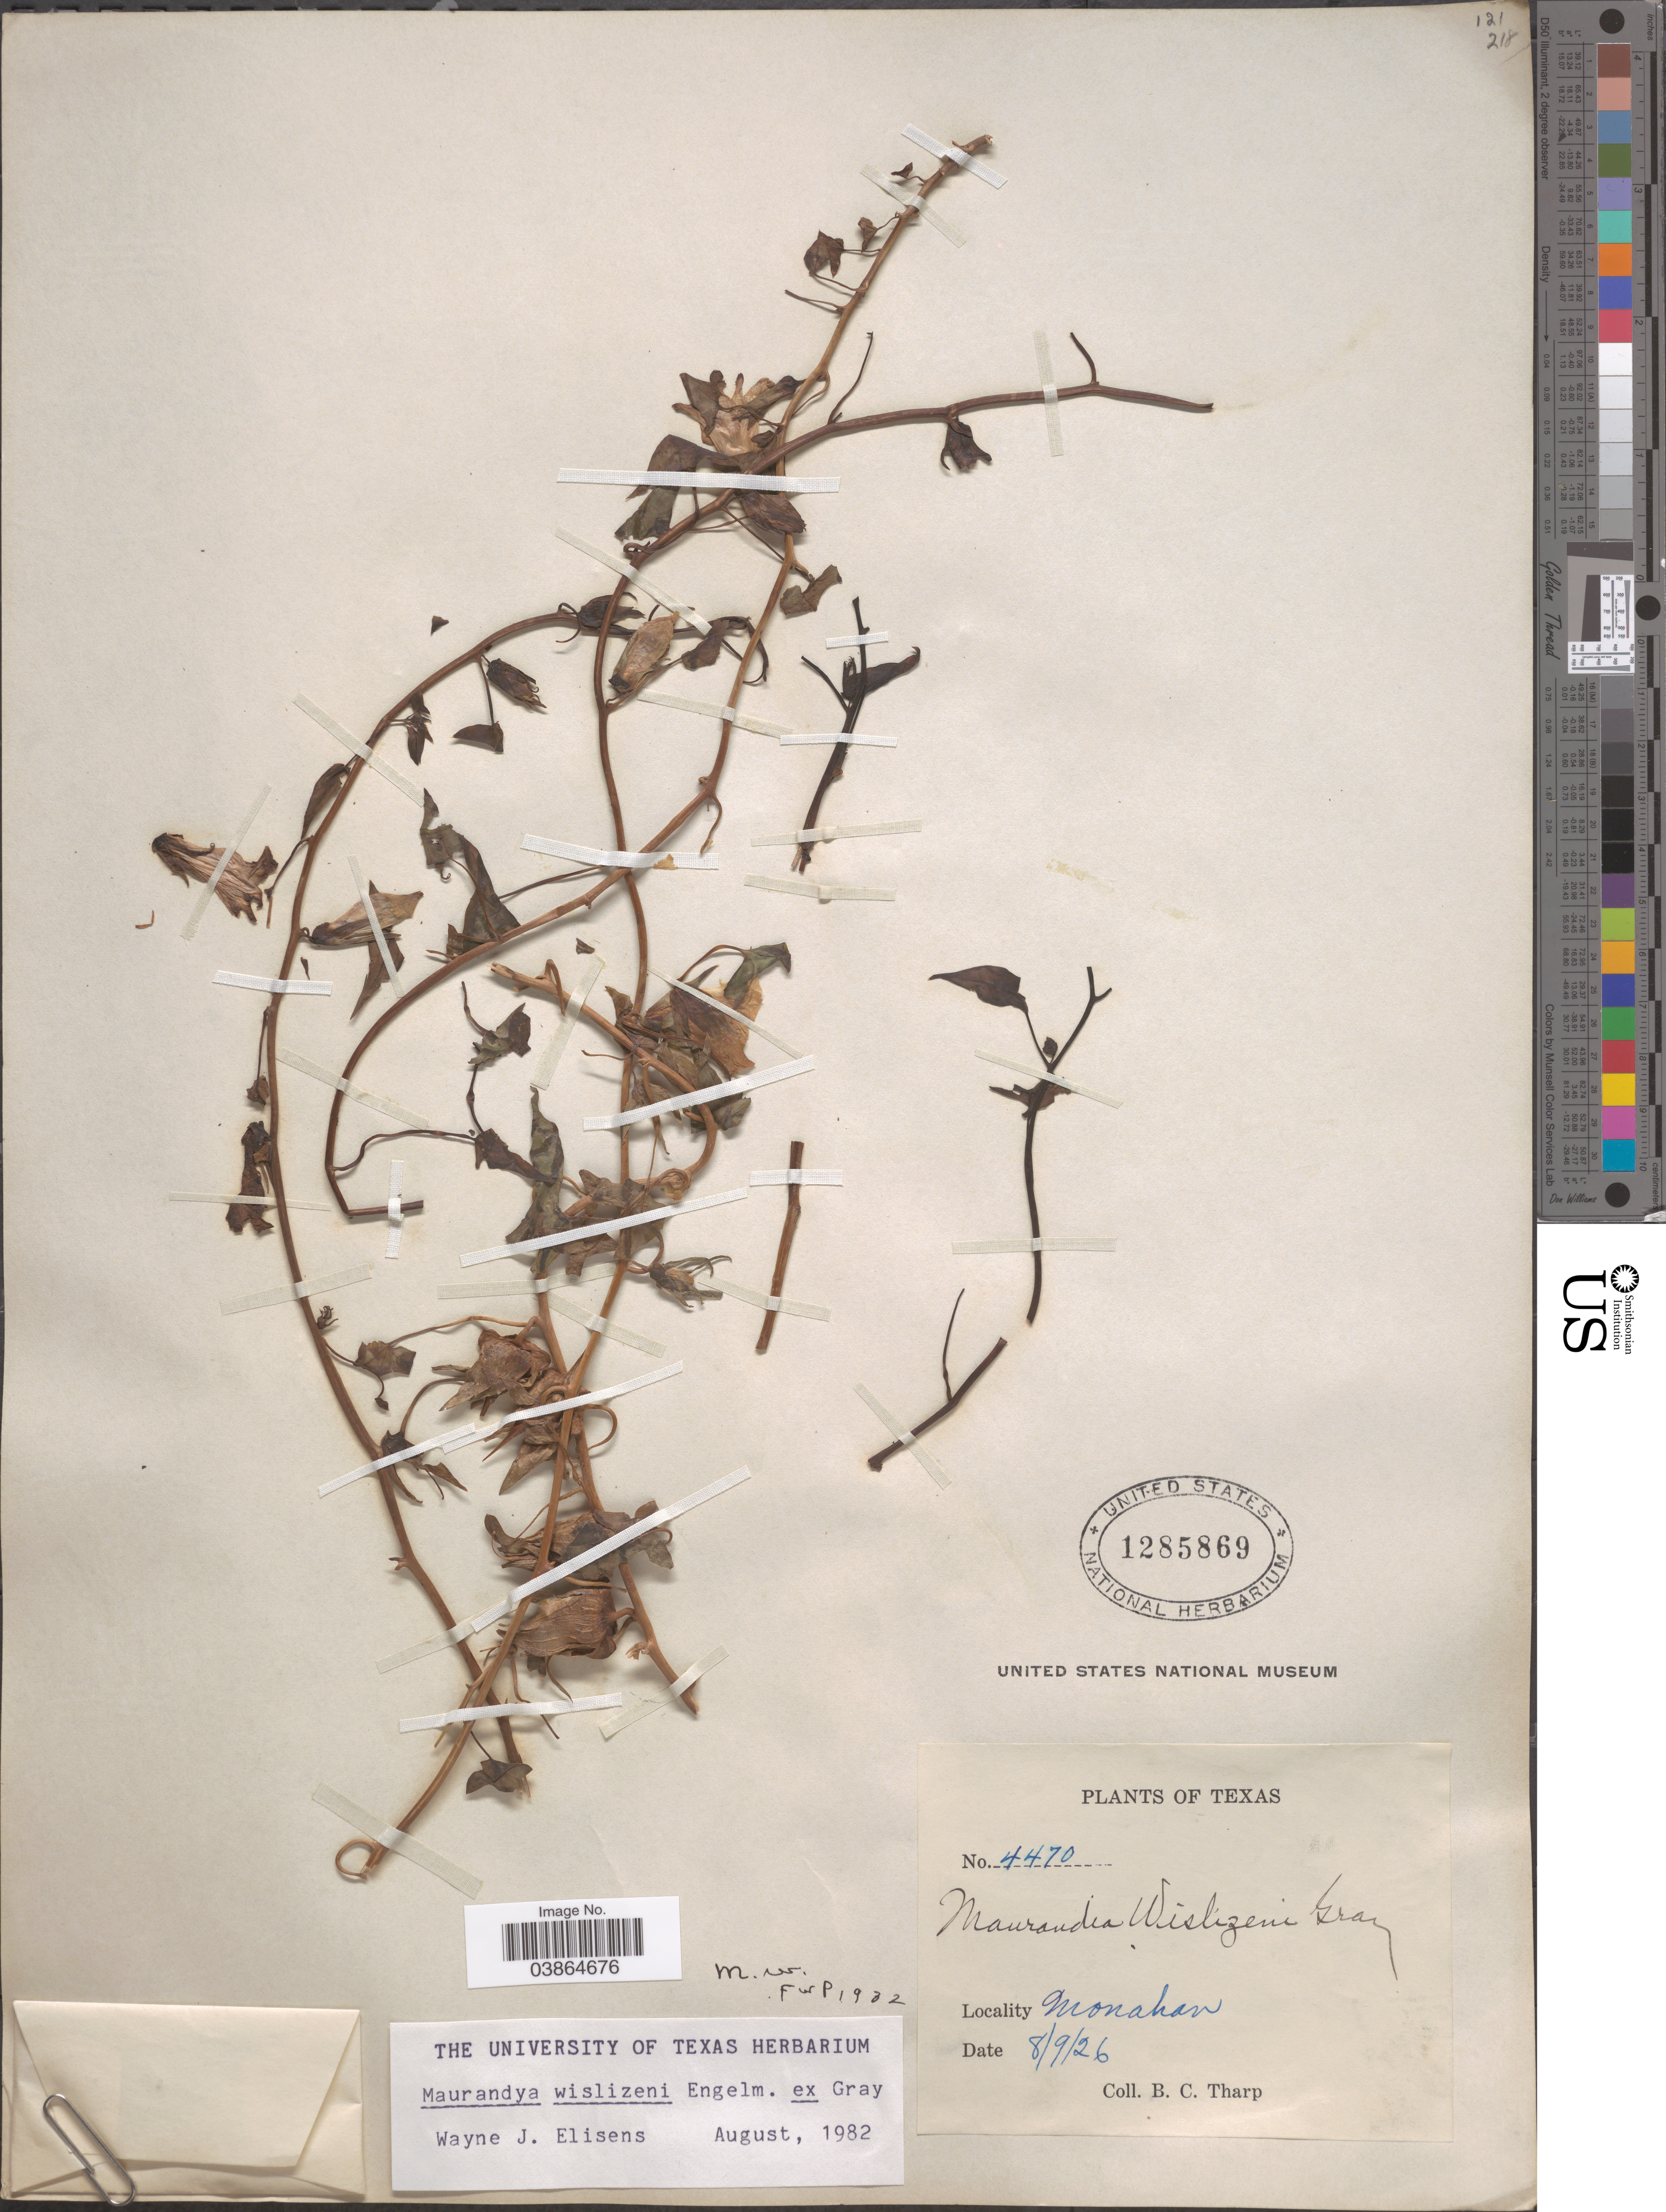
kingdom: Plantae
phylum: Tracheophyta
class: Magnoliopsida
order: Lamiales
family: Plantaginaceae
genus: Maurandya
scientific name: Maurandya wislizeni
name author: Engelm. ex A. Gray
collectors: B. C. Tharp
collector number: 4470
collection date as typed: Transcribed d/m/y: 9/8/26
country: United States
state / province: Texas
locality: Monahan.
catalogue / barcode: US 1285869